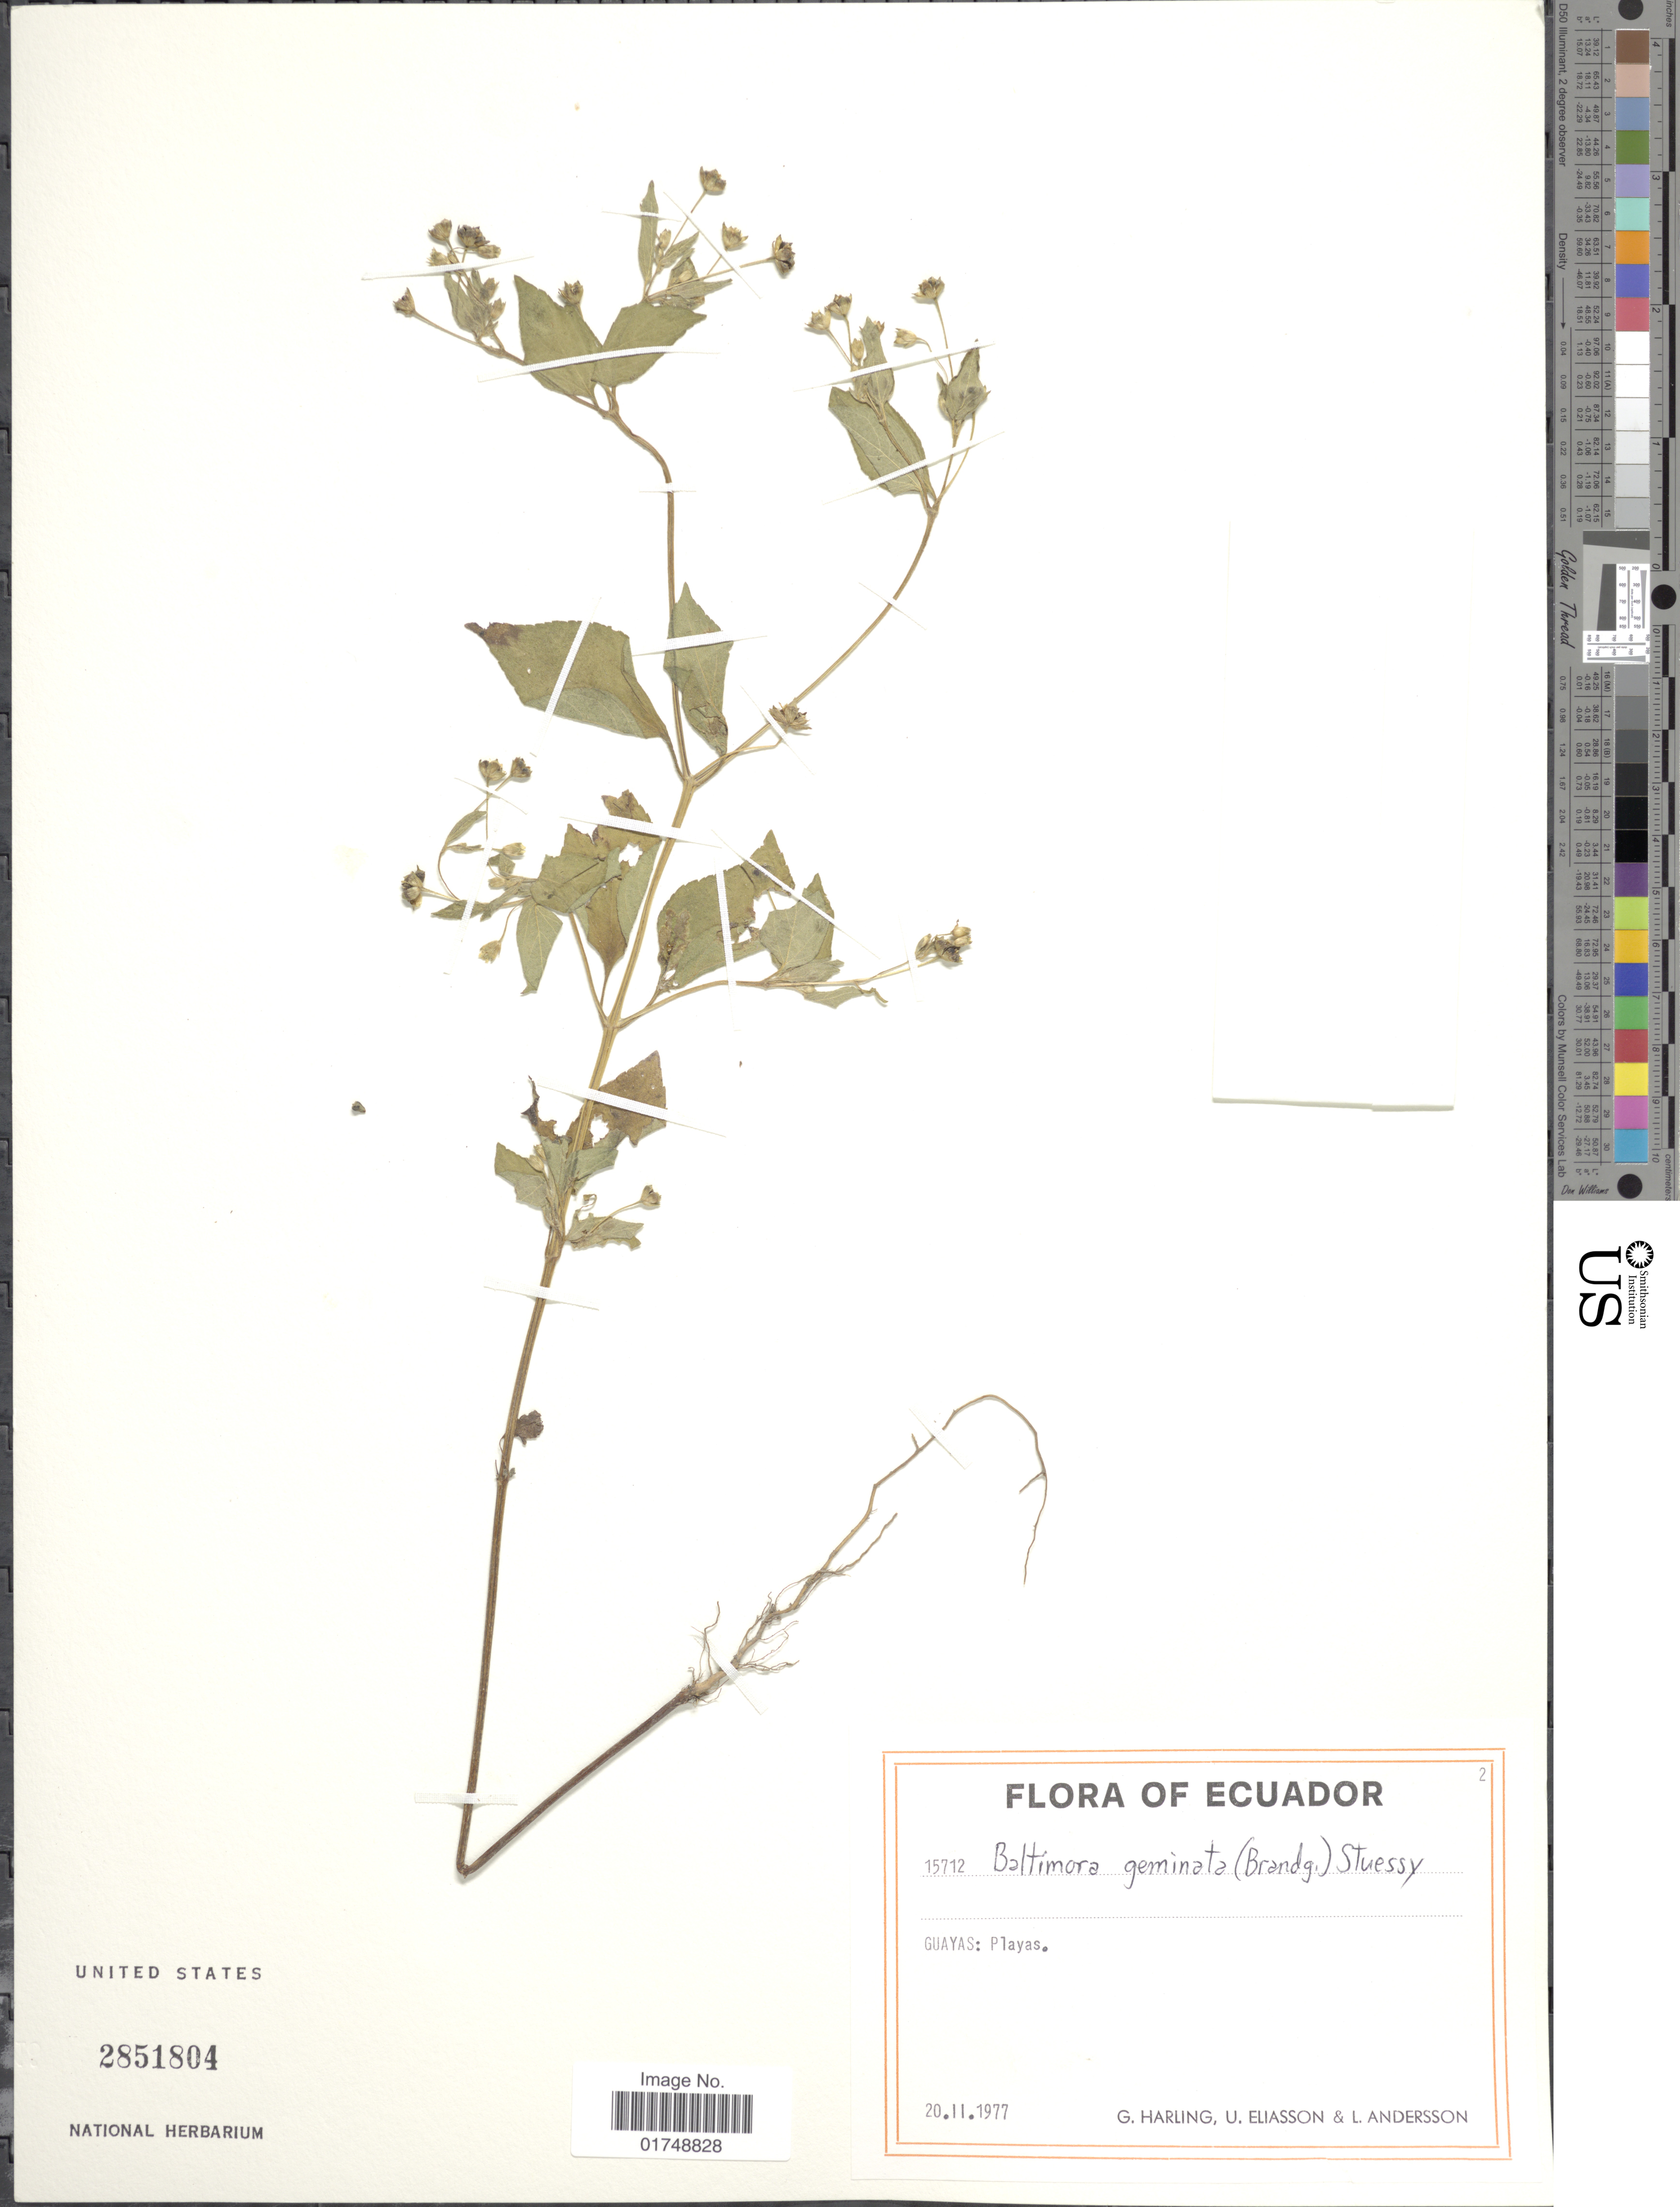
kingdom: Plantae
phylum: Tracheophyta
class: Magnoliopsida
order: Asterales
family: Asteraceae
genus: Baltimora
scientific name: Baltimora geminata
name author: (Brandegee) Stuessy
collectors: G. Harling, U. Eliasson & L. Andersson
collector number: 15712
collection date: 1977-02-20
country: Ecuador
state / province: Guayas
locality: Playas.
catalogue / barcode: US 2851804